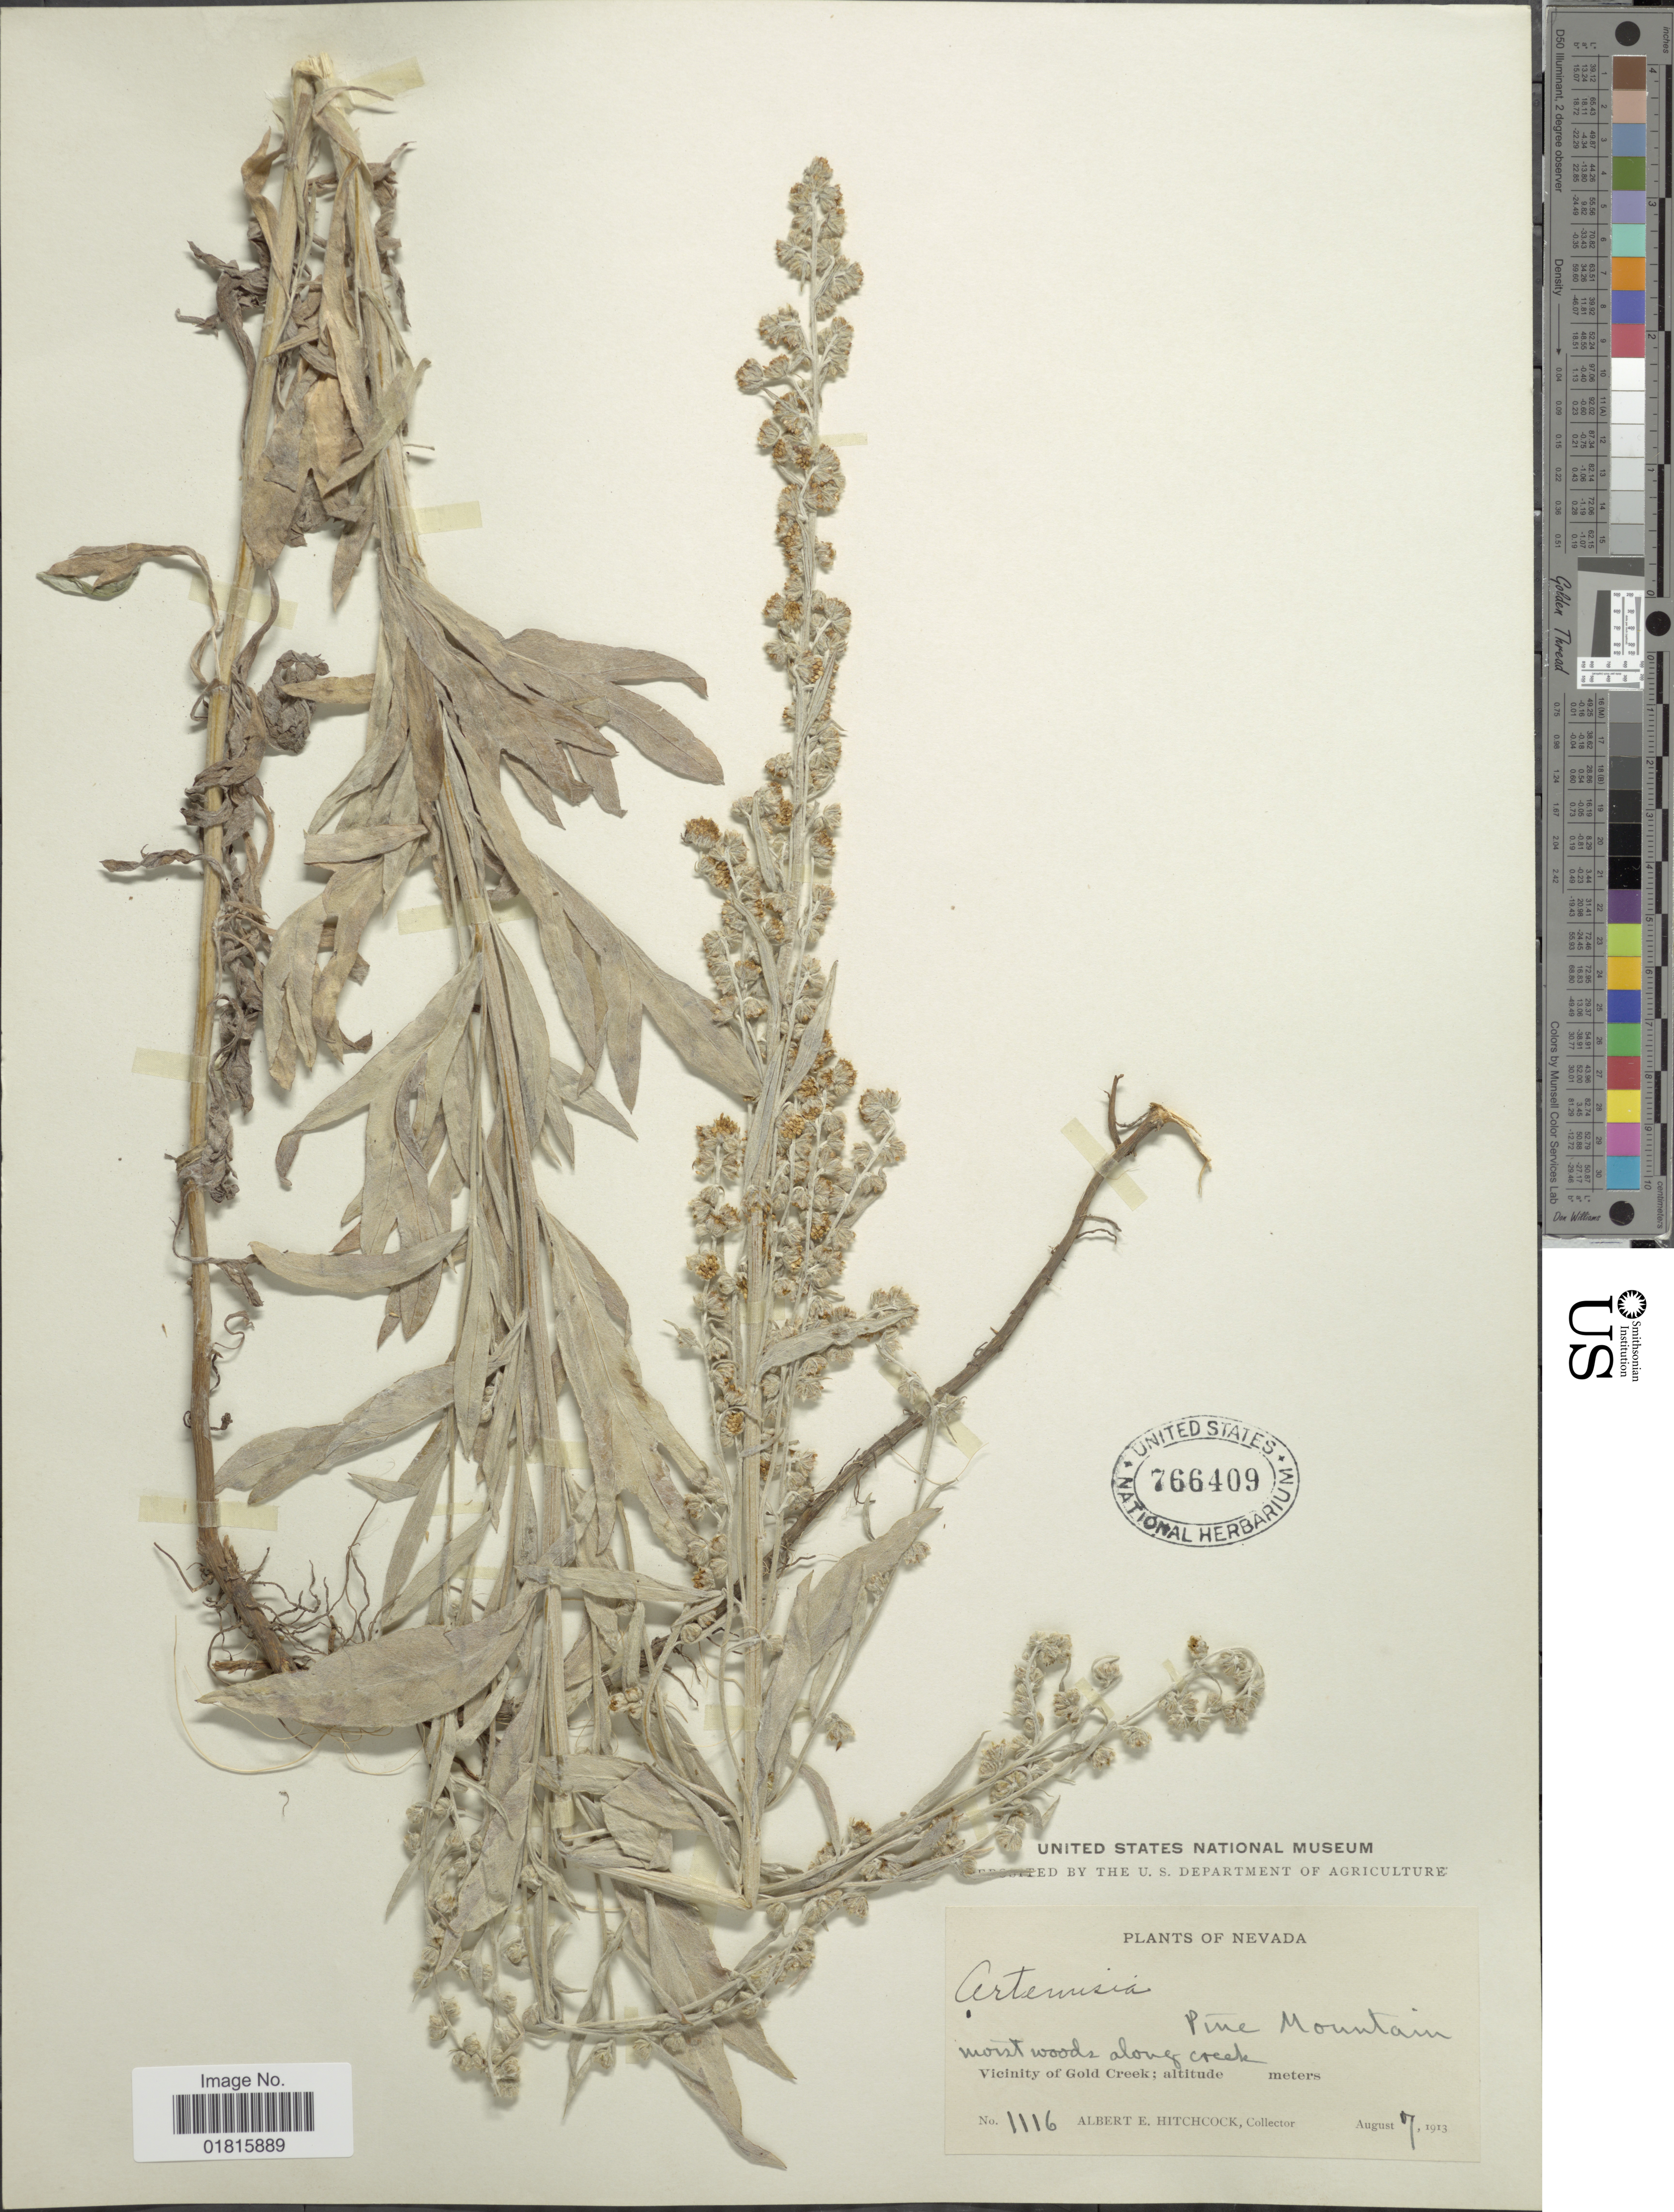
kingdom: Plantae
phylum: Tracheophyta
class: Magnoliopsida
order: Asterales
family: Asteraceae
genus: Artemisia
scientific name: Artemisia gnaphaloides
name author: Nutt.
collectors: A. Hitchcock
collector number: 1116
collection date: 1913-08-07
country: United States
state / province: Nevada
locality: Moist woods along creek, Vicinity of Gold Creek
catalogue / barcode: US 766409